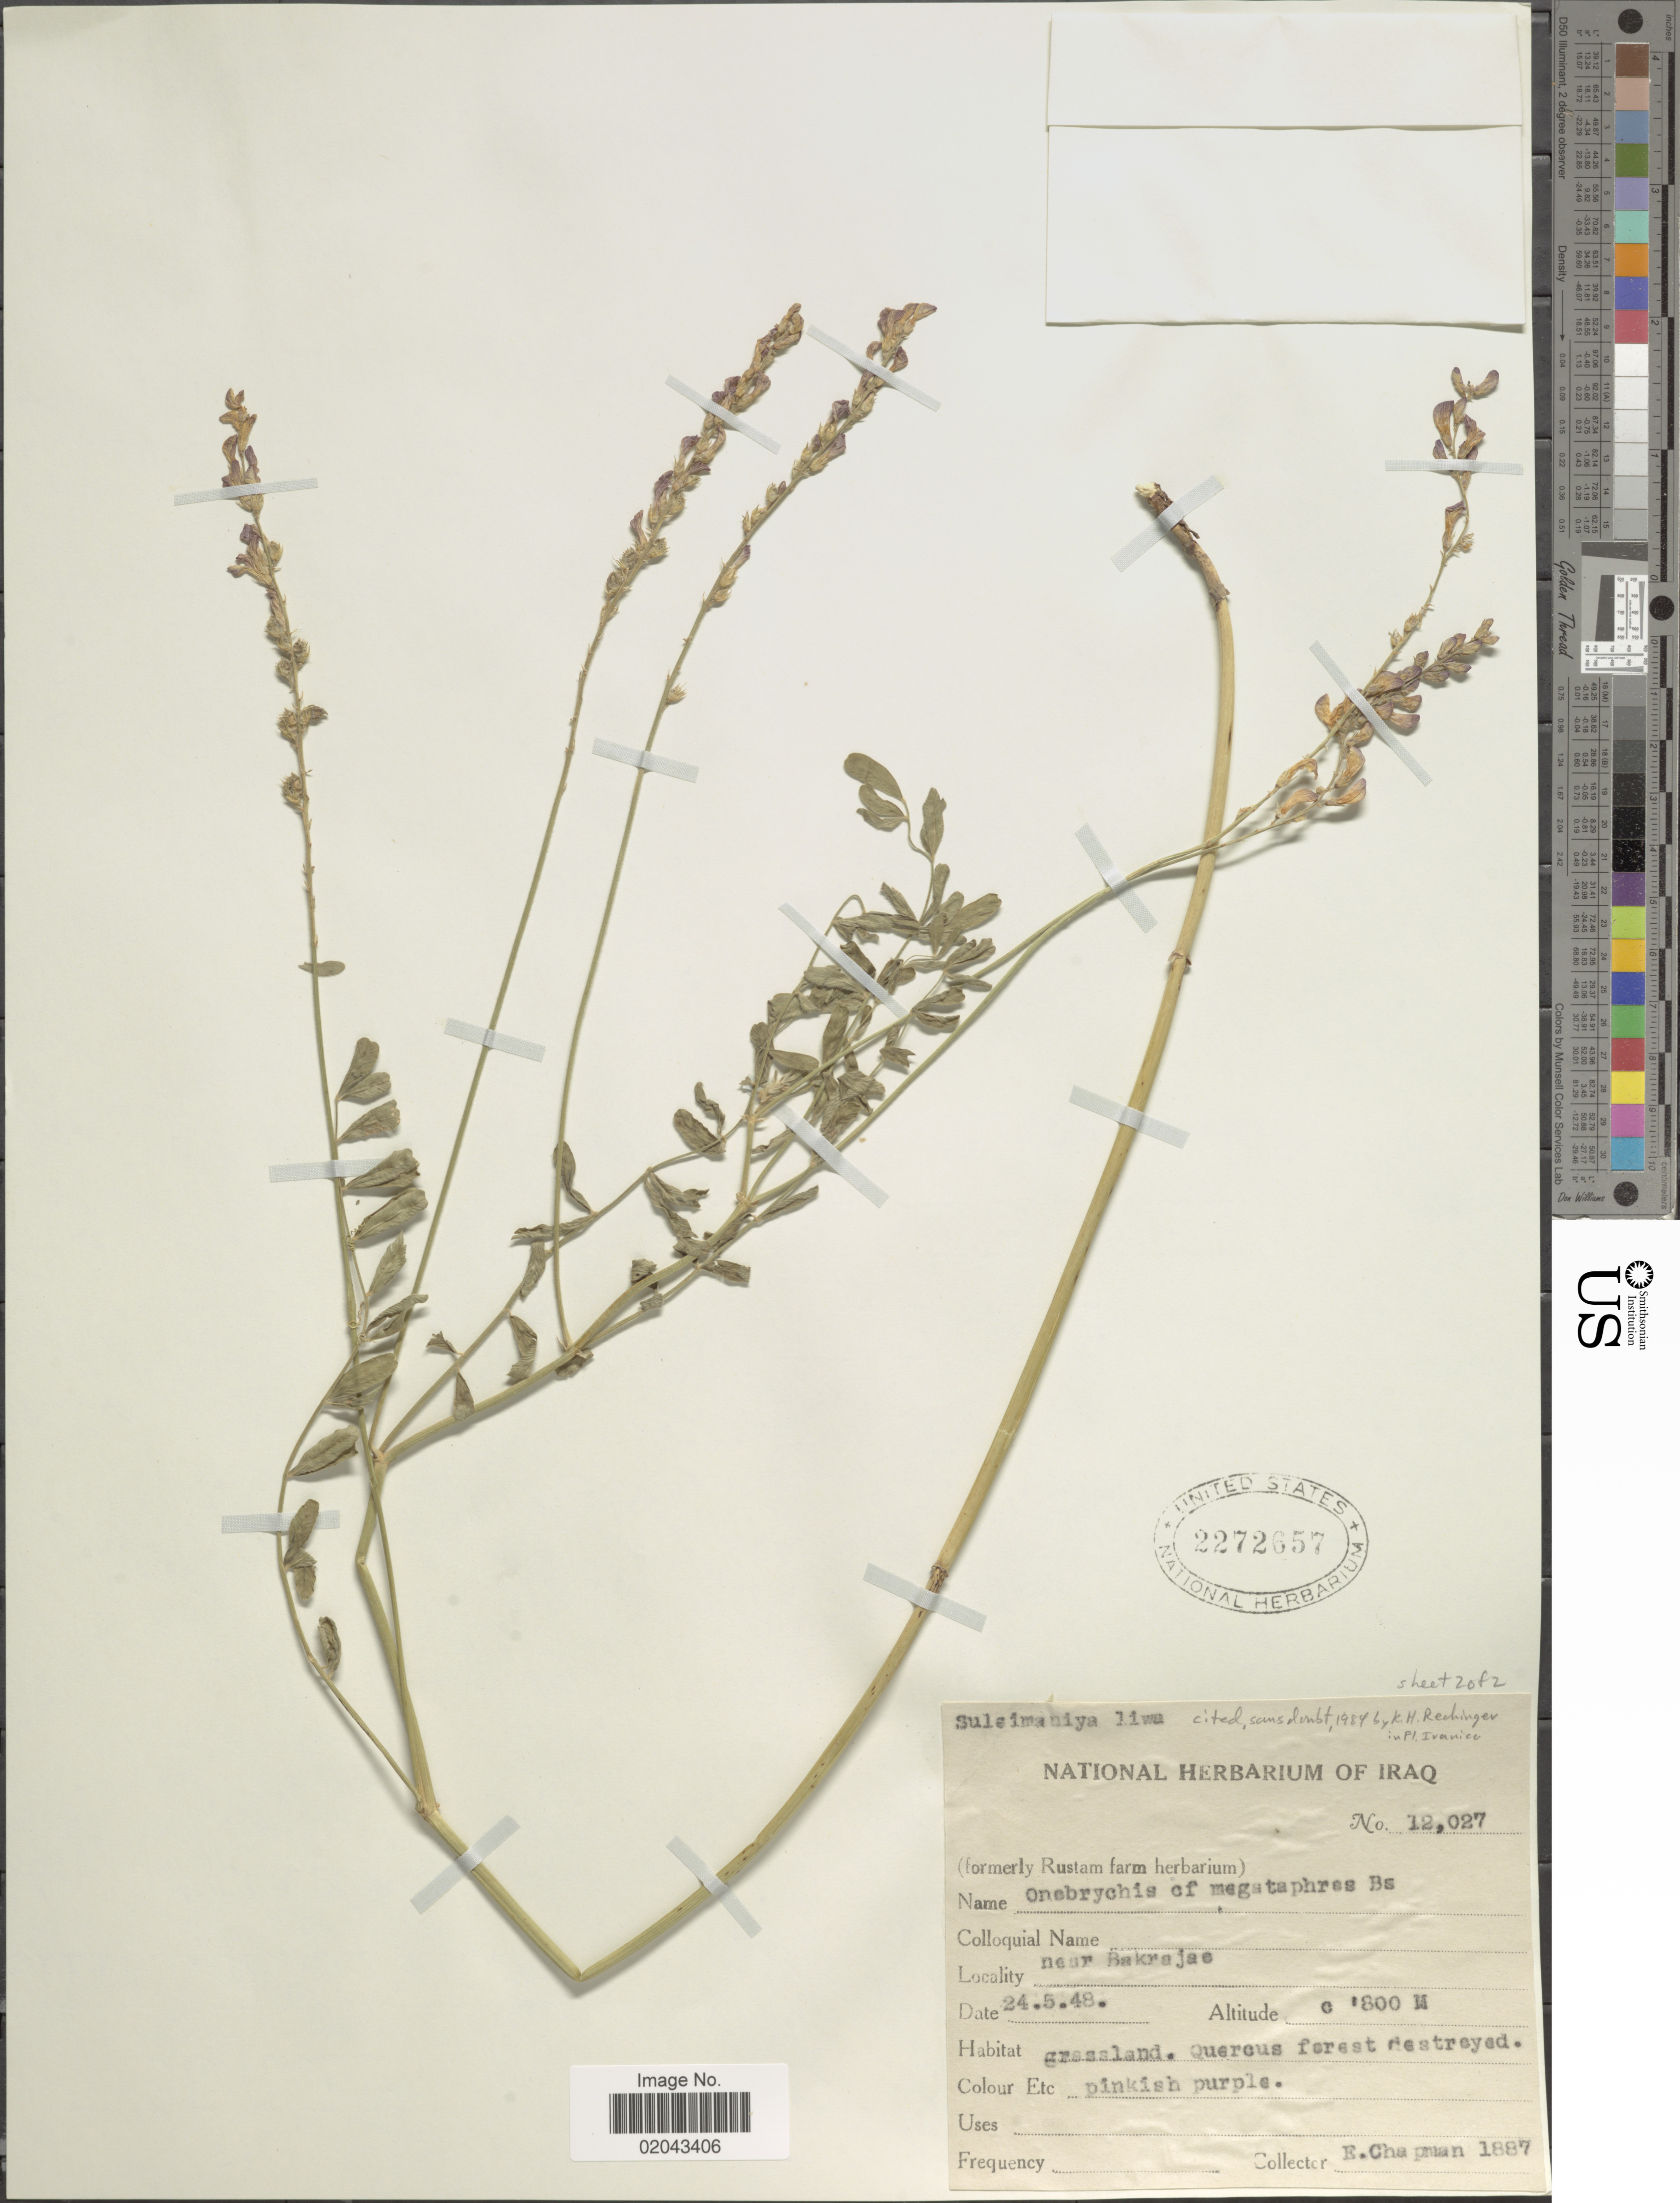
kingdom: Plantae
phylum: Tracheophyta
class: Magnoliopsida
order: Fabales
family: Fabaceae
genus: Onobrychis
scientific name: Onobrychis megataphros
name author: Boiss.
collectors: E. A. Chapman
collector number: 1887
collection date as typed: Transcribed d/m/y: 24/5/48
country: Iraq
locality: Near Bakrajac, Sulaymaniyah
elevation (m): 800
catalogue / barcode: US 2272657